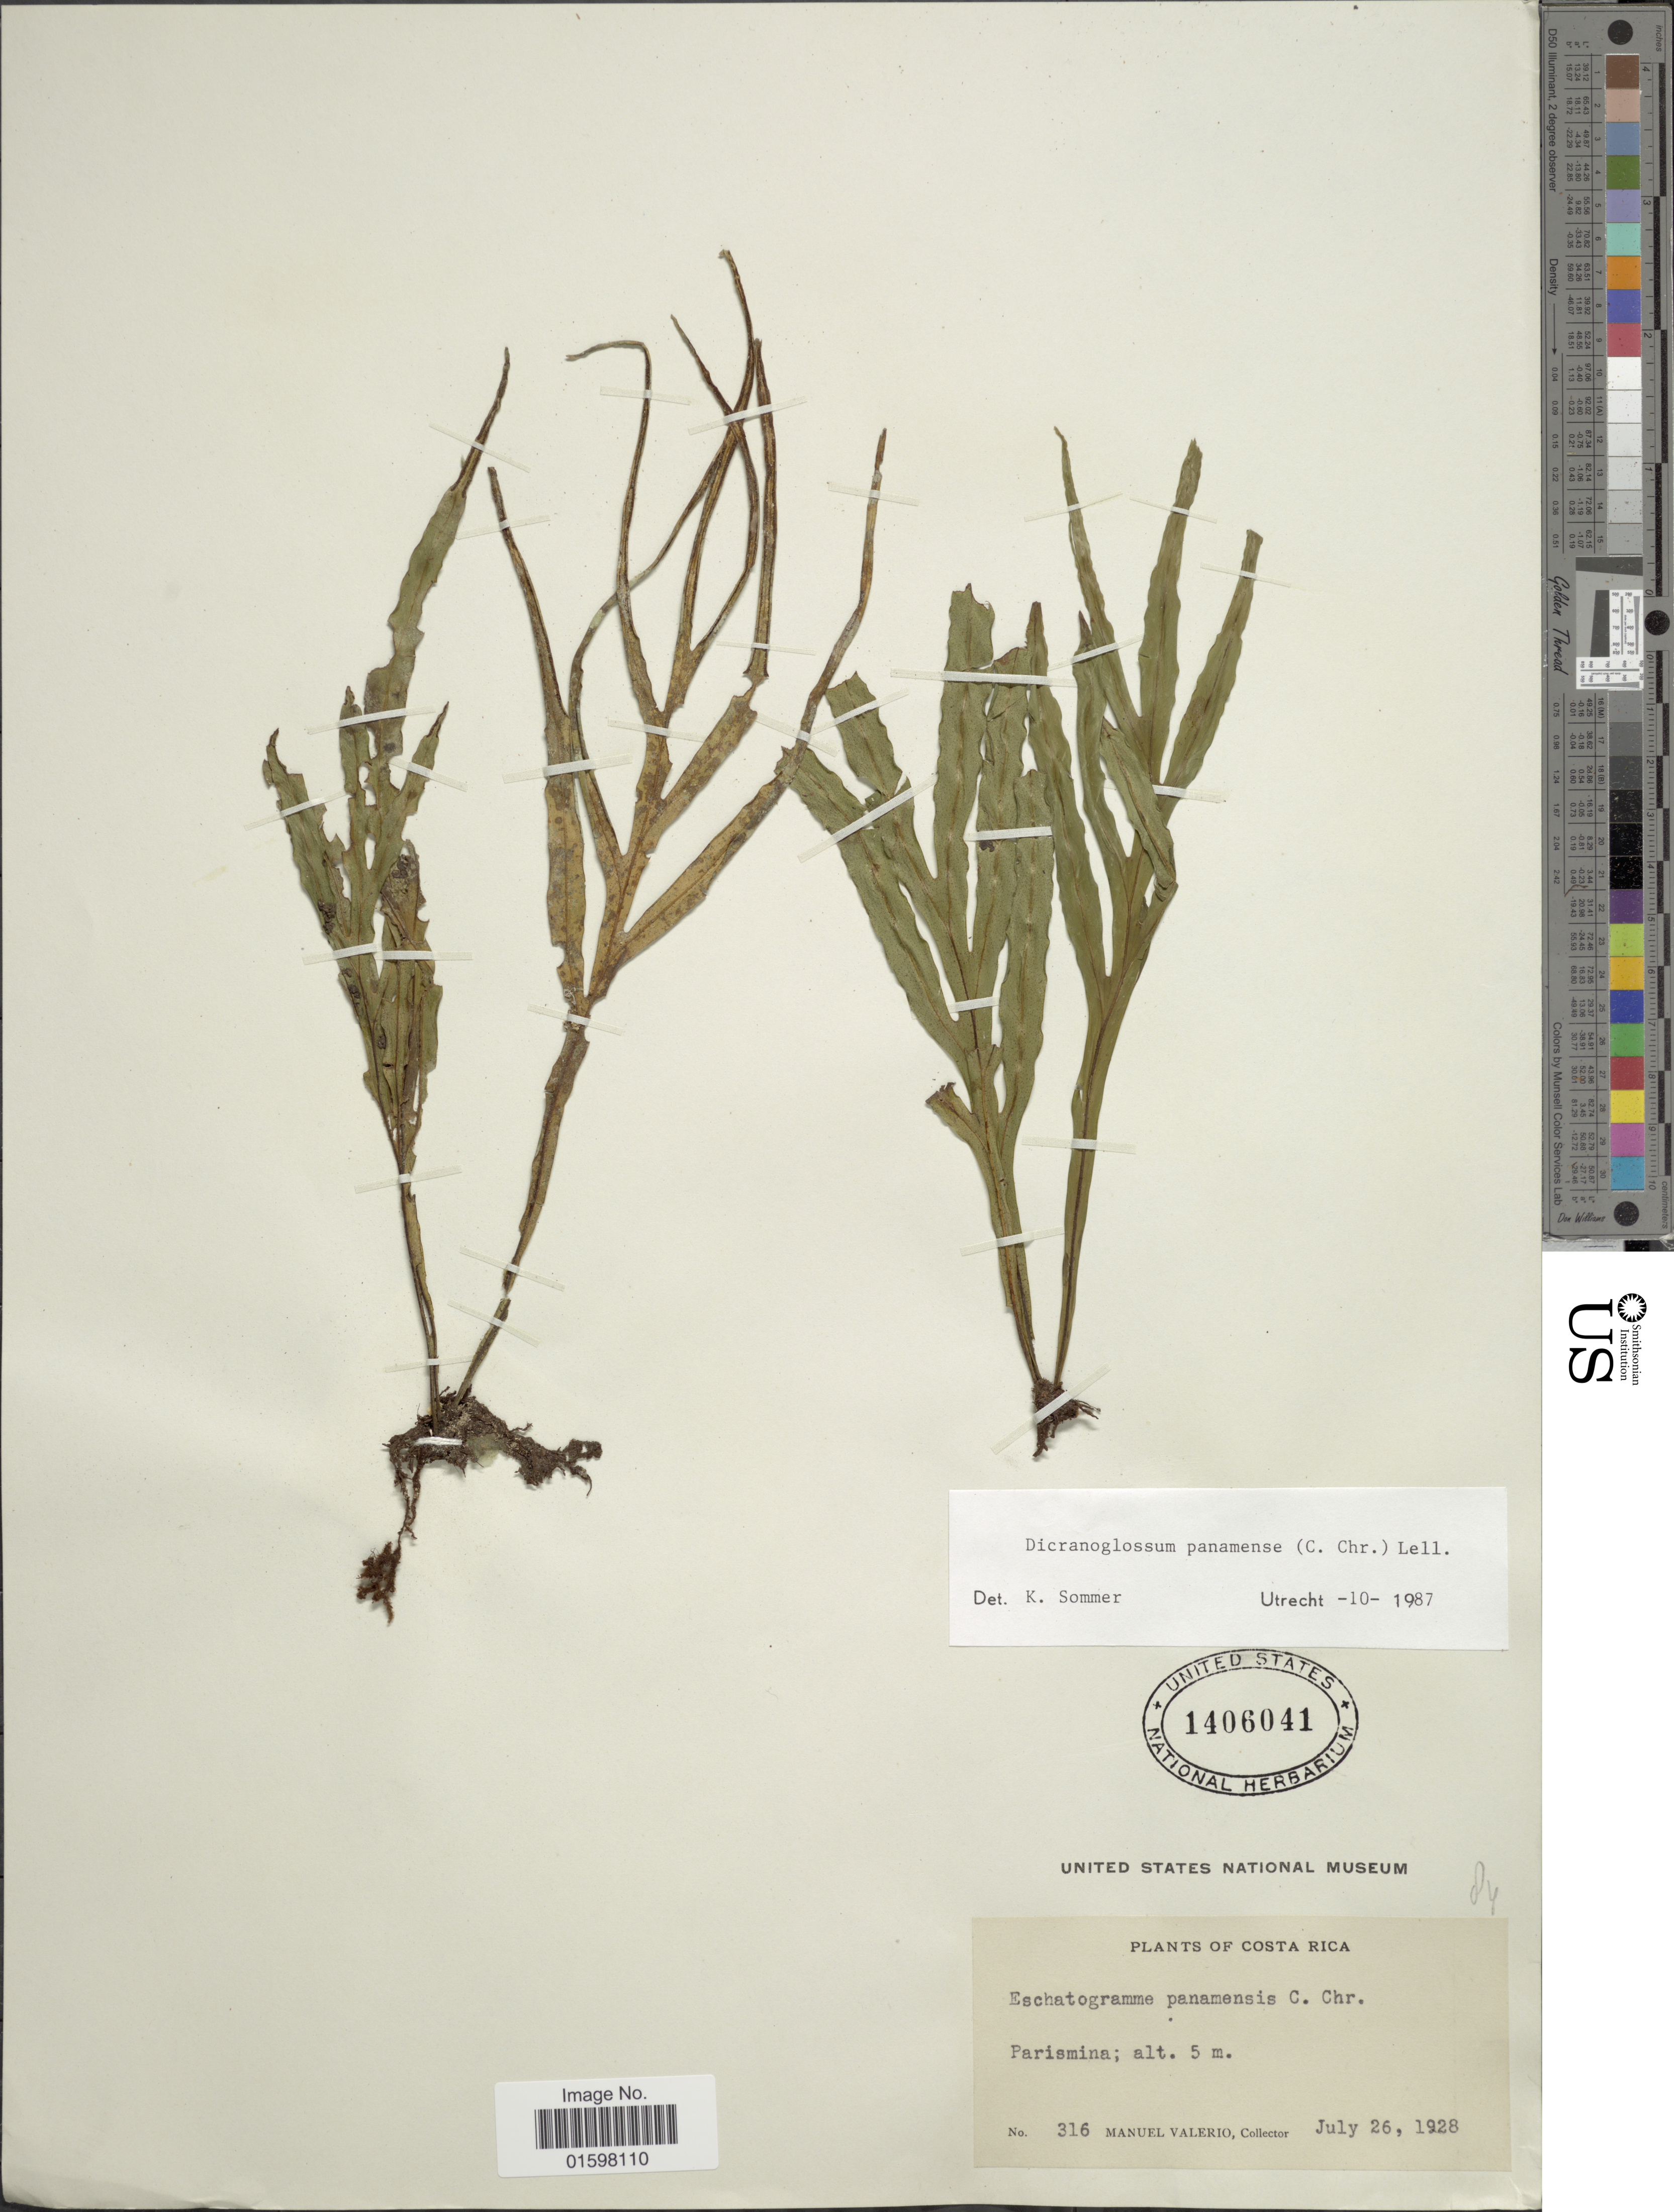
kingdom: Plantae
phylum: Tracheophyta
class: Polypodiopsida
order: Polypodiales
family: Polypodiaceae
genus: Pleopeltis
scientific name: Pleopeltis panamensis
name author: (Weath.) Pic. Serm.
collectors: M. Valerio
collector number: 316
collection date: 1928-07-26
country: Costa Rica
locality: Parismina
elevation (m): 5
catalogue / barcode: US 1406041